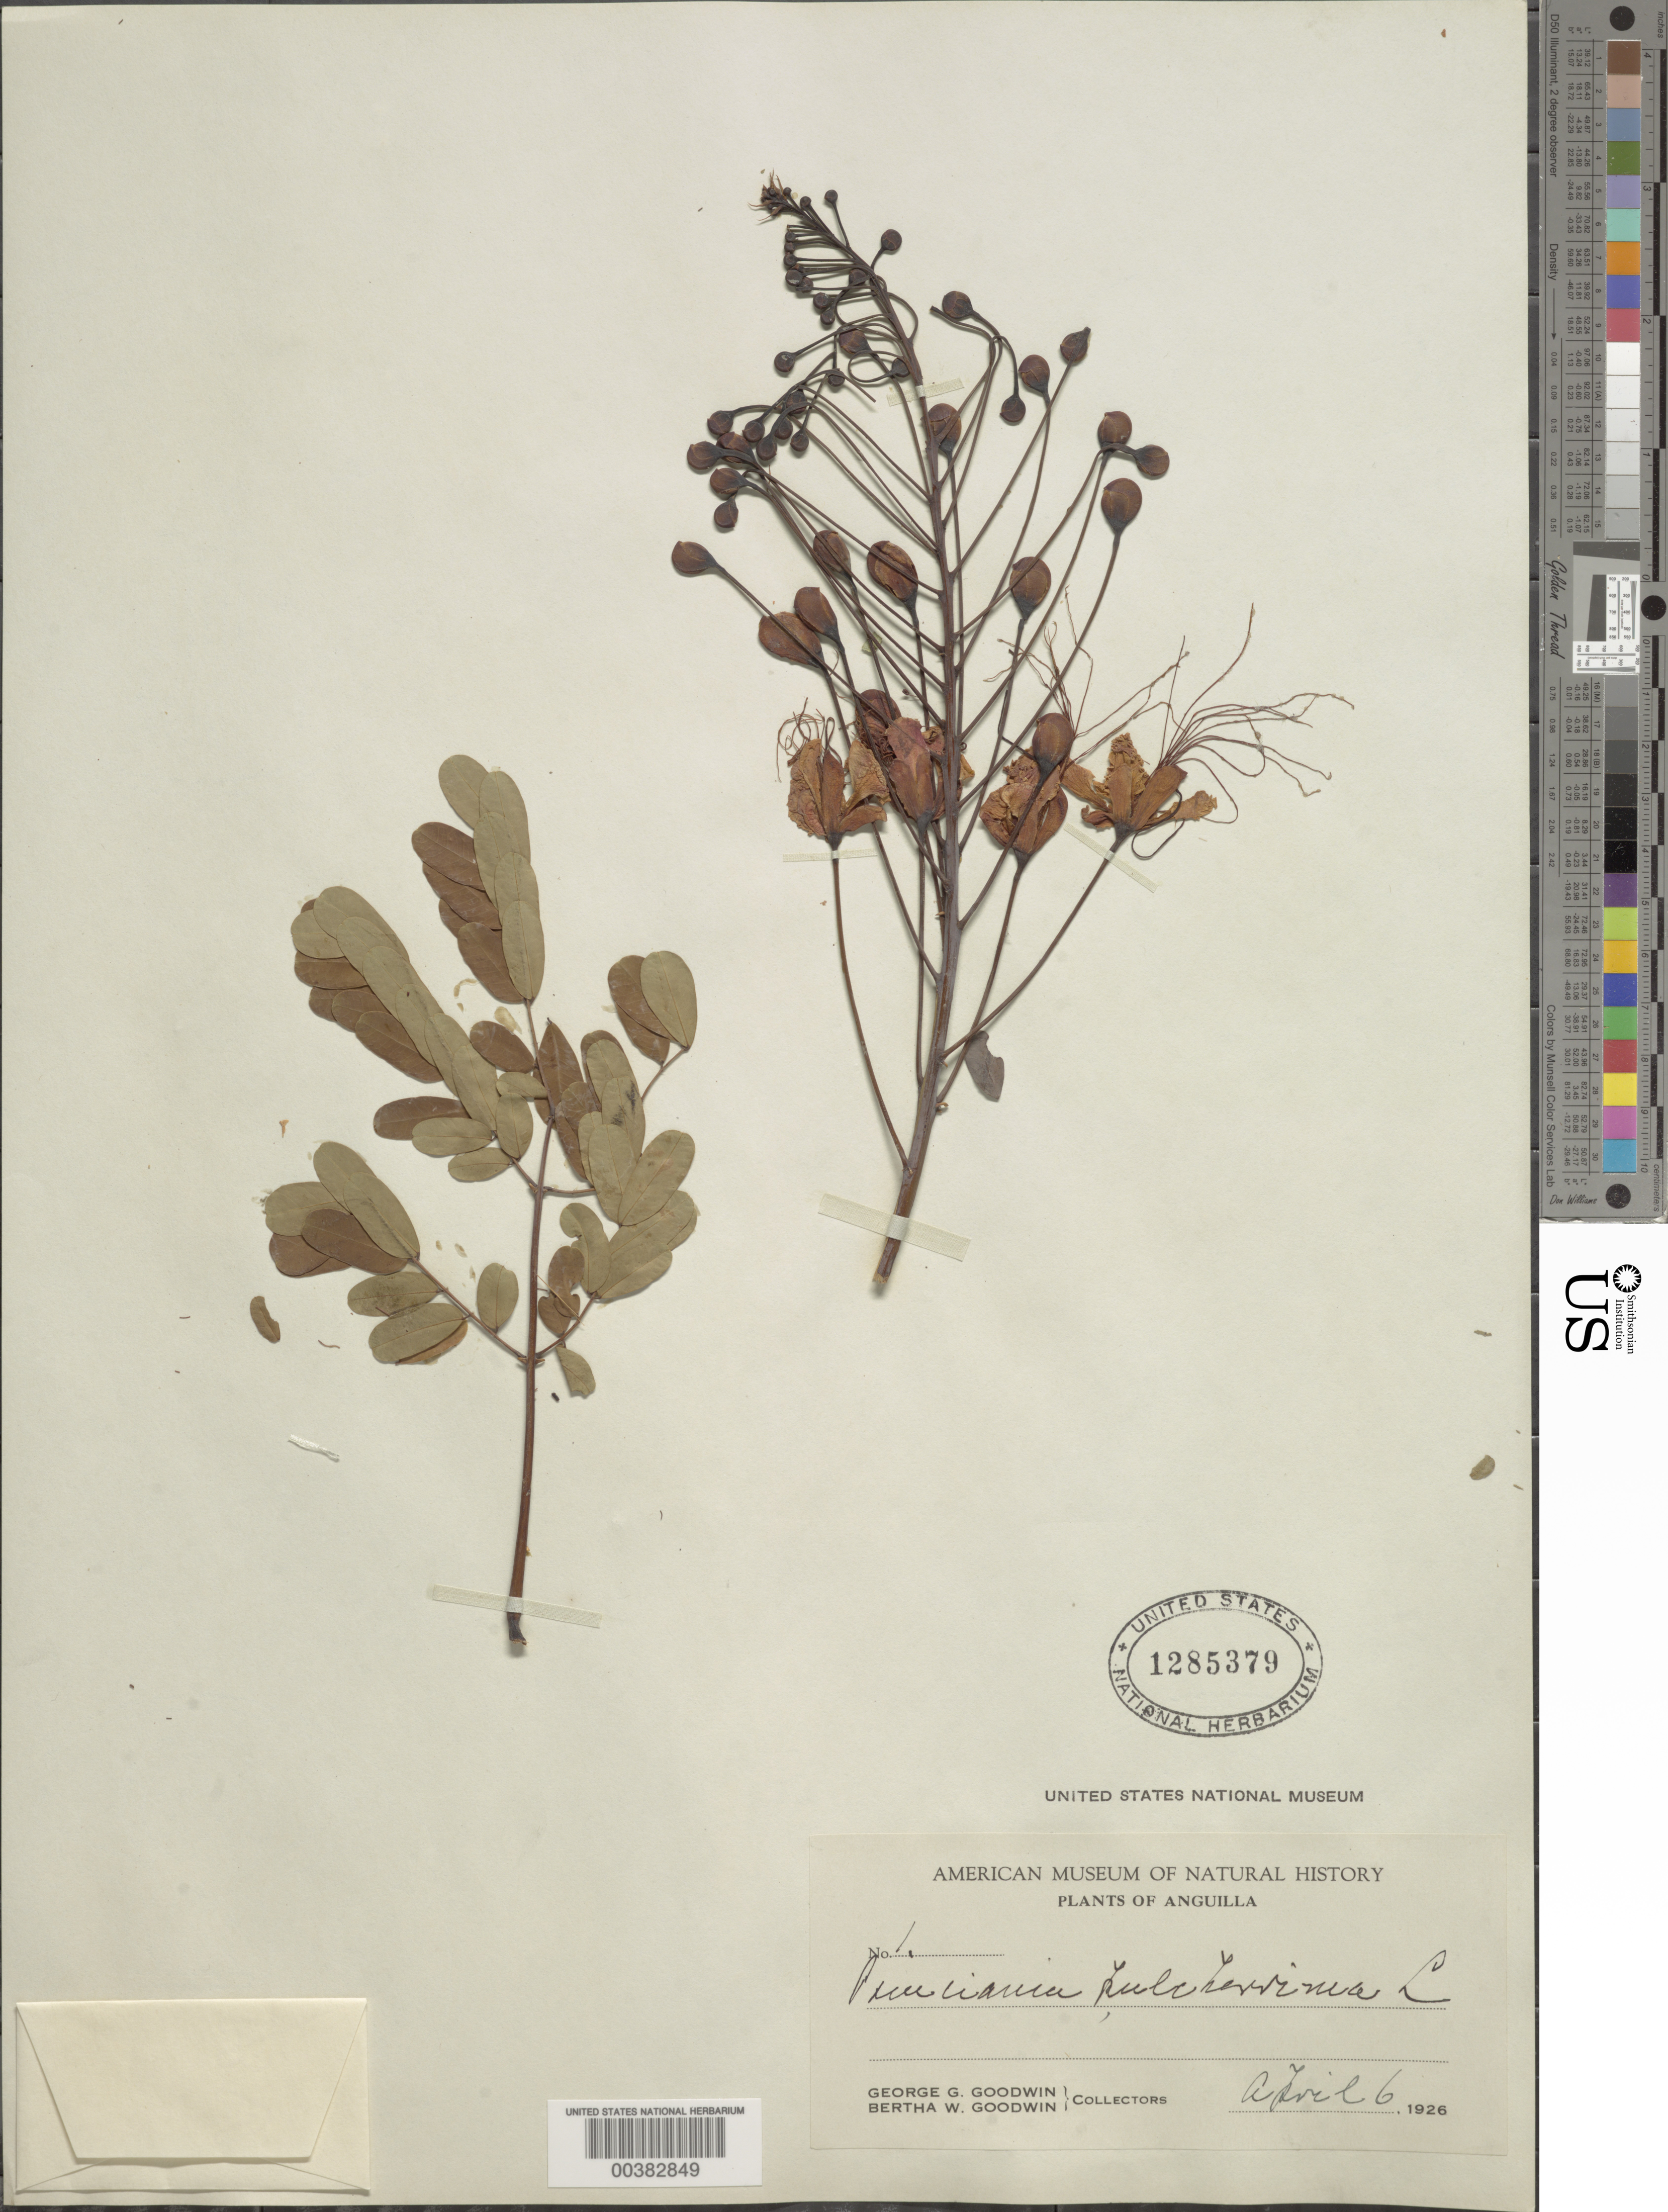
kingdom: Plantae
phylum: Tracheophyta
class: Magnoliopsida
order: Fabales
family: Fabaceae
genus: Caesalpinia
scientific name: Caesalpinia pulcherrima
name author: (L.) Sw.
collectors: G. Goodwin & B. Goodwin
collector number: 1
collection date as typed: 06 Apr 1926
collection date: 1926-04-06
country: Anguilla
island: Anguilla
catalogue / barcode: US 1285379